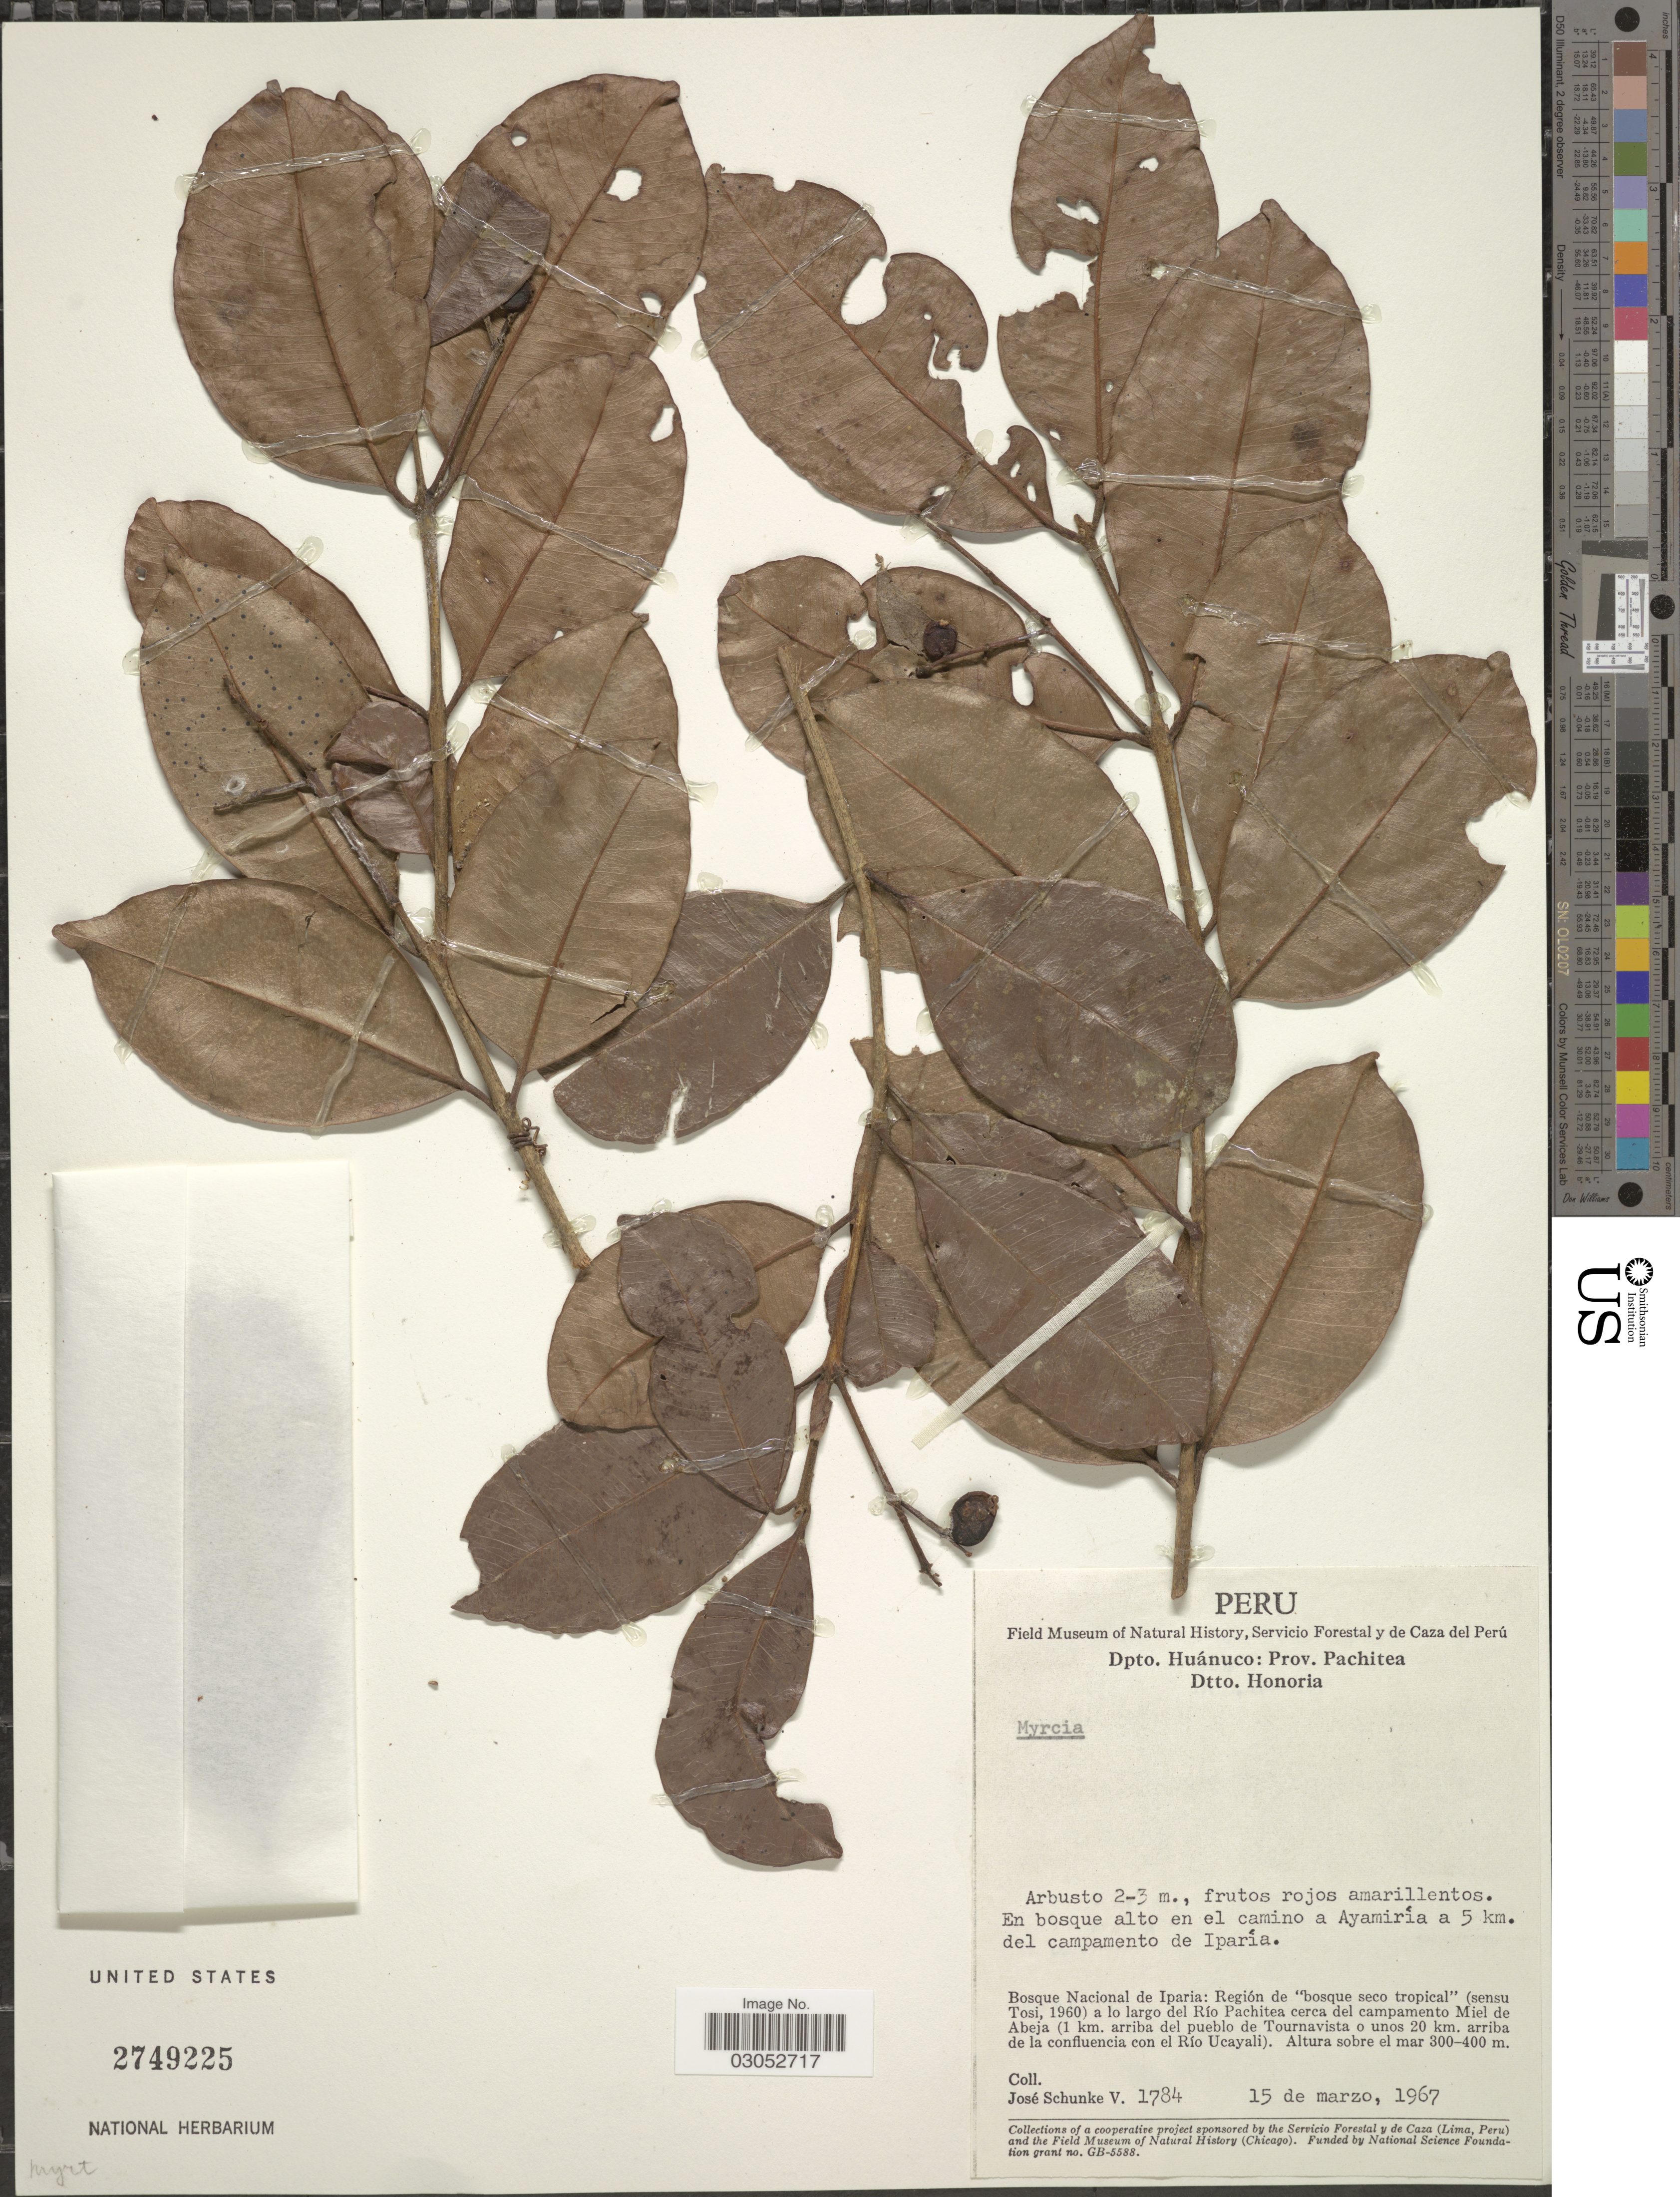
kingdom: Plantae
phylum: Tracheophyta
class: Magnoliopsida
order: Myrtales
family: Myrtaceae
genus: Myrcia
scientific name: Myrcia sp.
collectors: J. Schunke Vigo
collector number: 1784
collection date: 1967-03-15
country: Peru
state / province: Huánuco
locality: Dpto. Huánuco: Proc. Pachitea. Dtto. Honoria. En bosque alto en el camino a Ayamiría a 5 km. del campamento de Iparía. Bosque Nacional de Iparia: Región de "bosque seco tropical" (sensu Tosi, 1960) a lo largo del Río Pachitea cerca del campamento Miel de Abeja (1 km. arriba del pueblo de Tournavista o umos 20 km. arriba de la confluencia con el Río Ucayali).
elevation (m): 300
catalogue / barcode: US 2749225